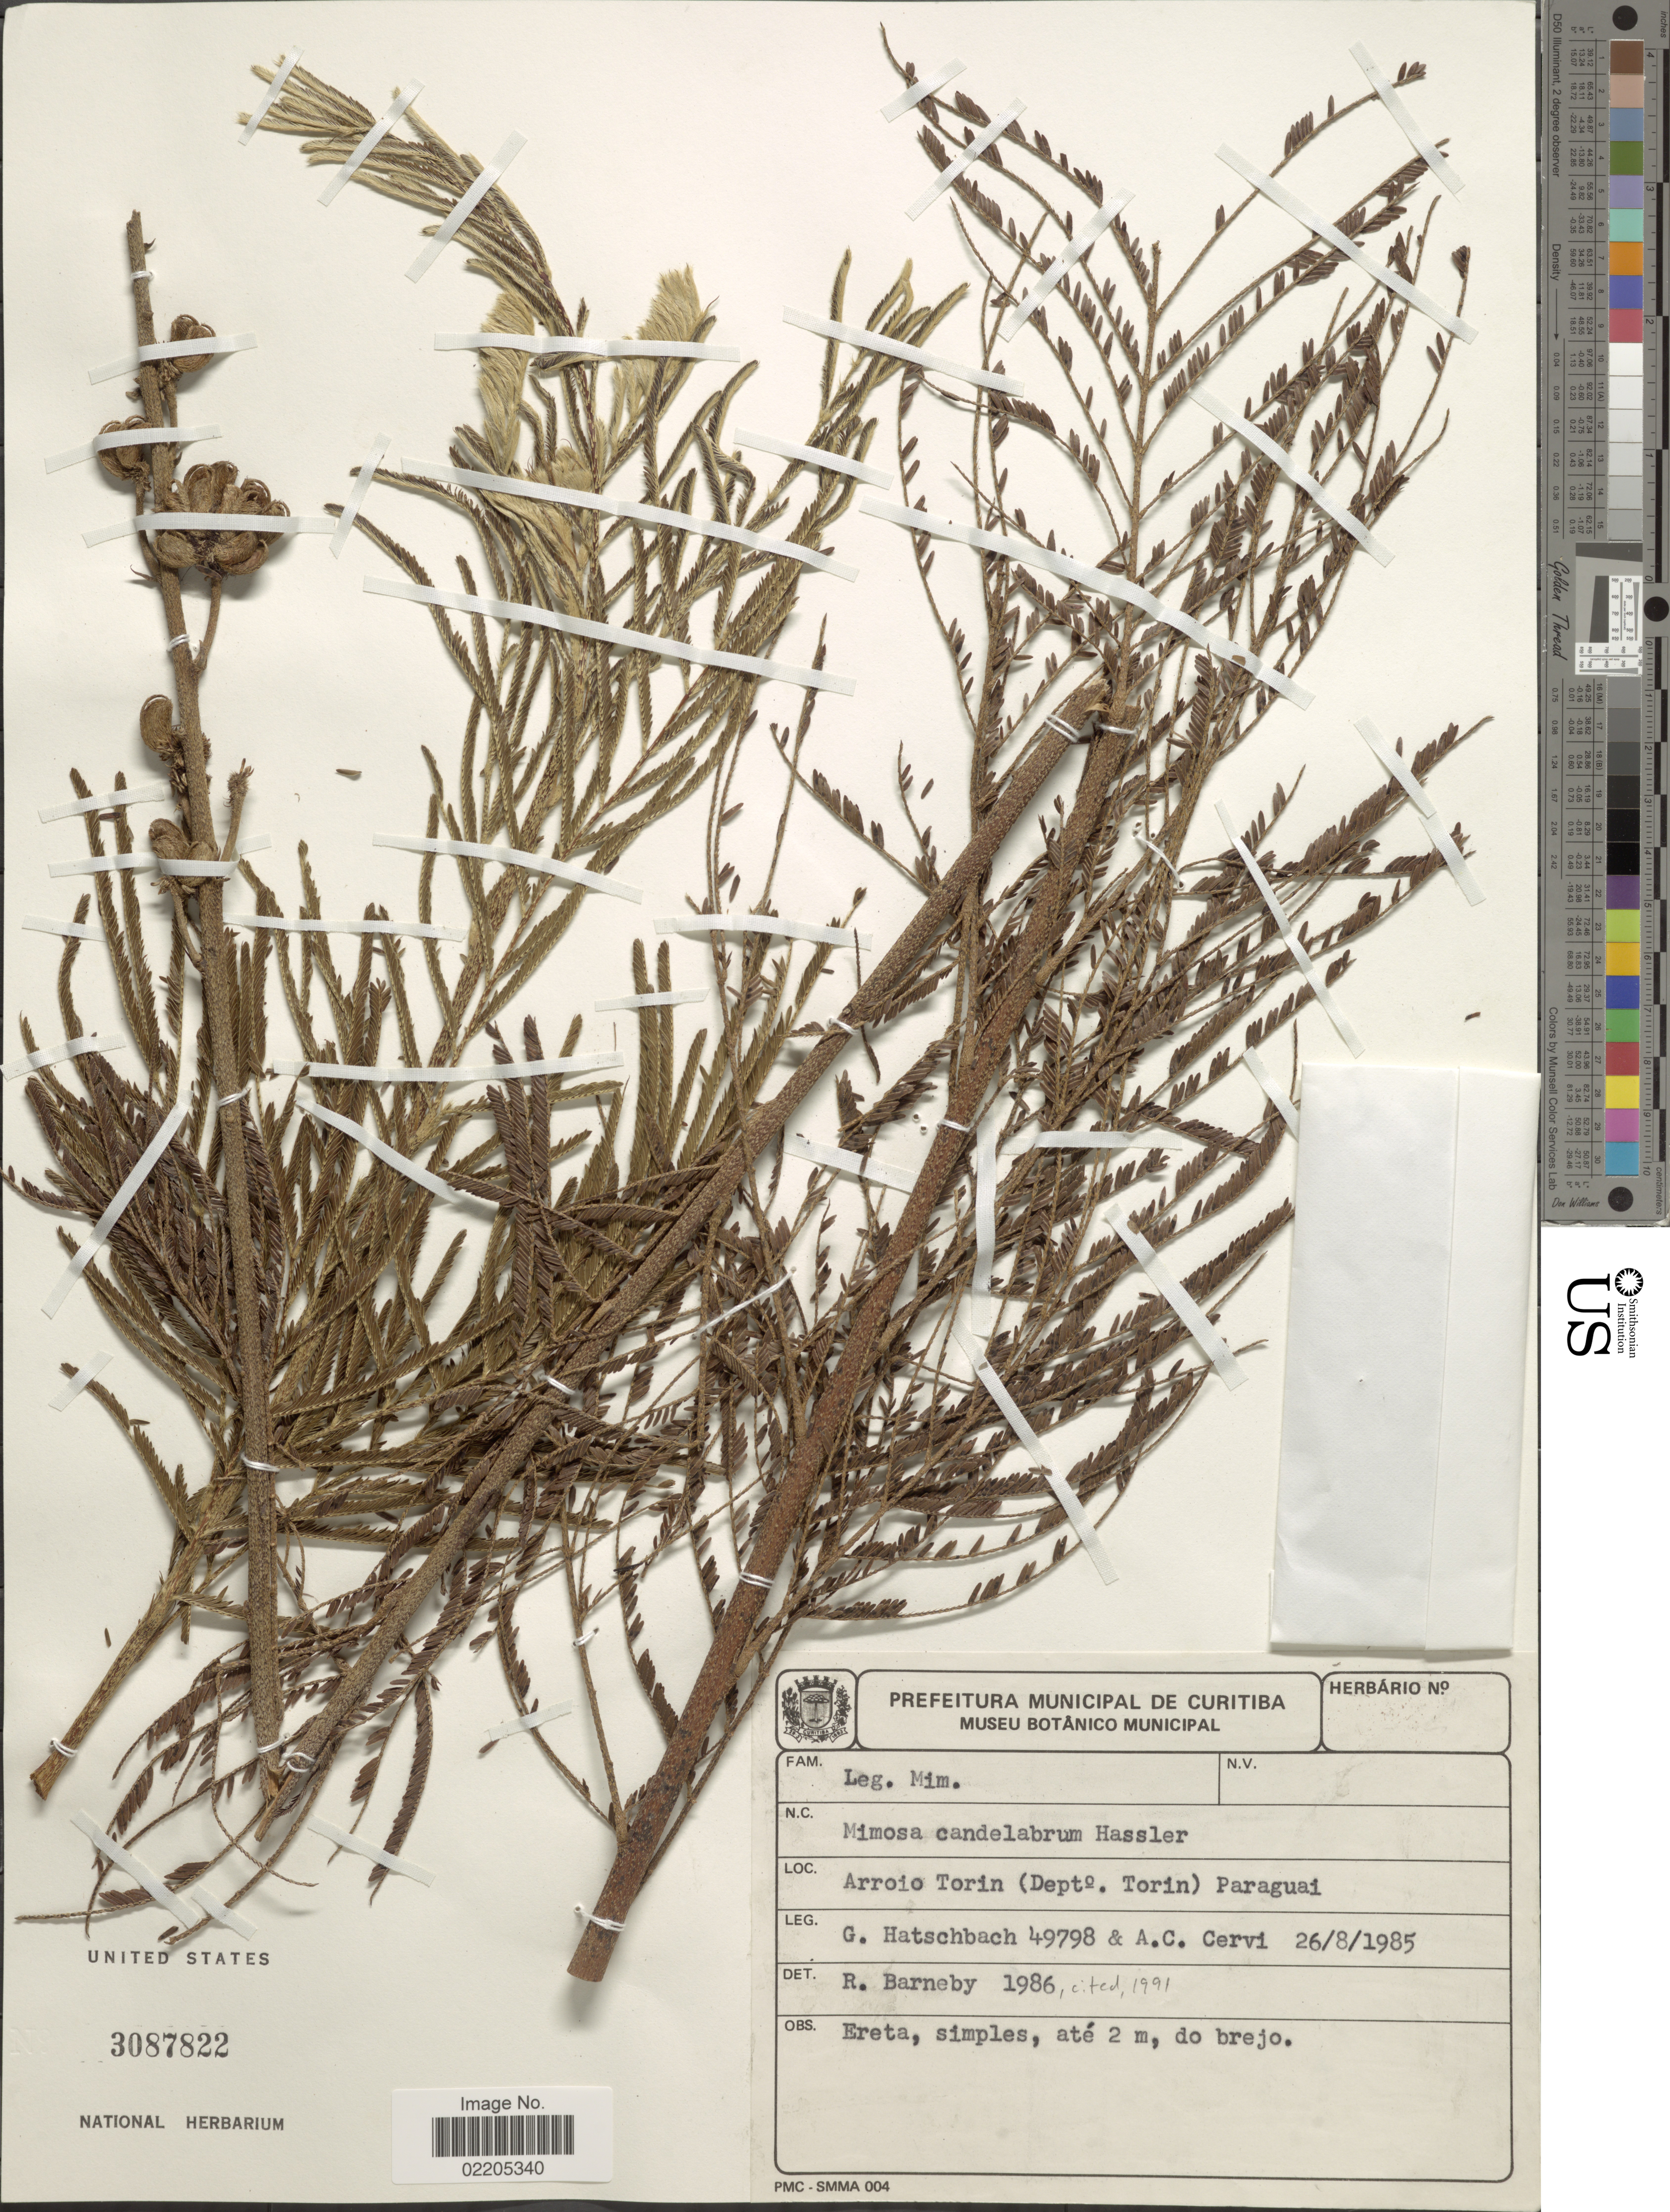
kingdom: Plantae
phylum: Tracheophyta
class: Magnoliopsida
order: Fabales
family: Fabaceae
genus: Mimosa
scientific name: Mimosa candelabrum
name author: Hassl.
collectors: G. Hatschbach & A. C. Cervi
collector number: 49798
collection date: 1985-08-26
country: Paraguay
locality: Arroio Torin (Depto. Torin) Paraguai.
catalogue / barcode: US 3087822